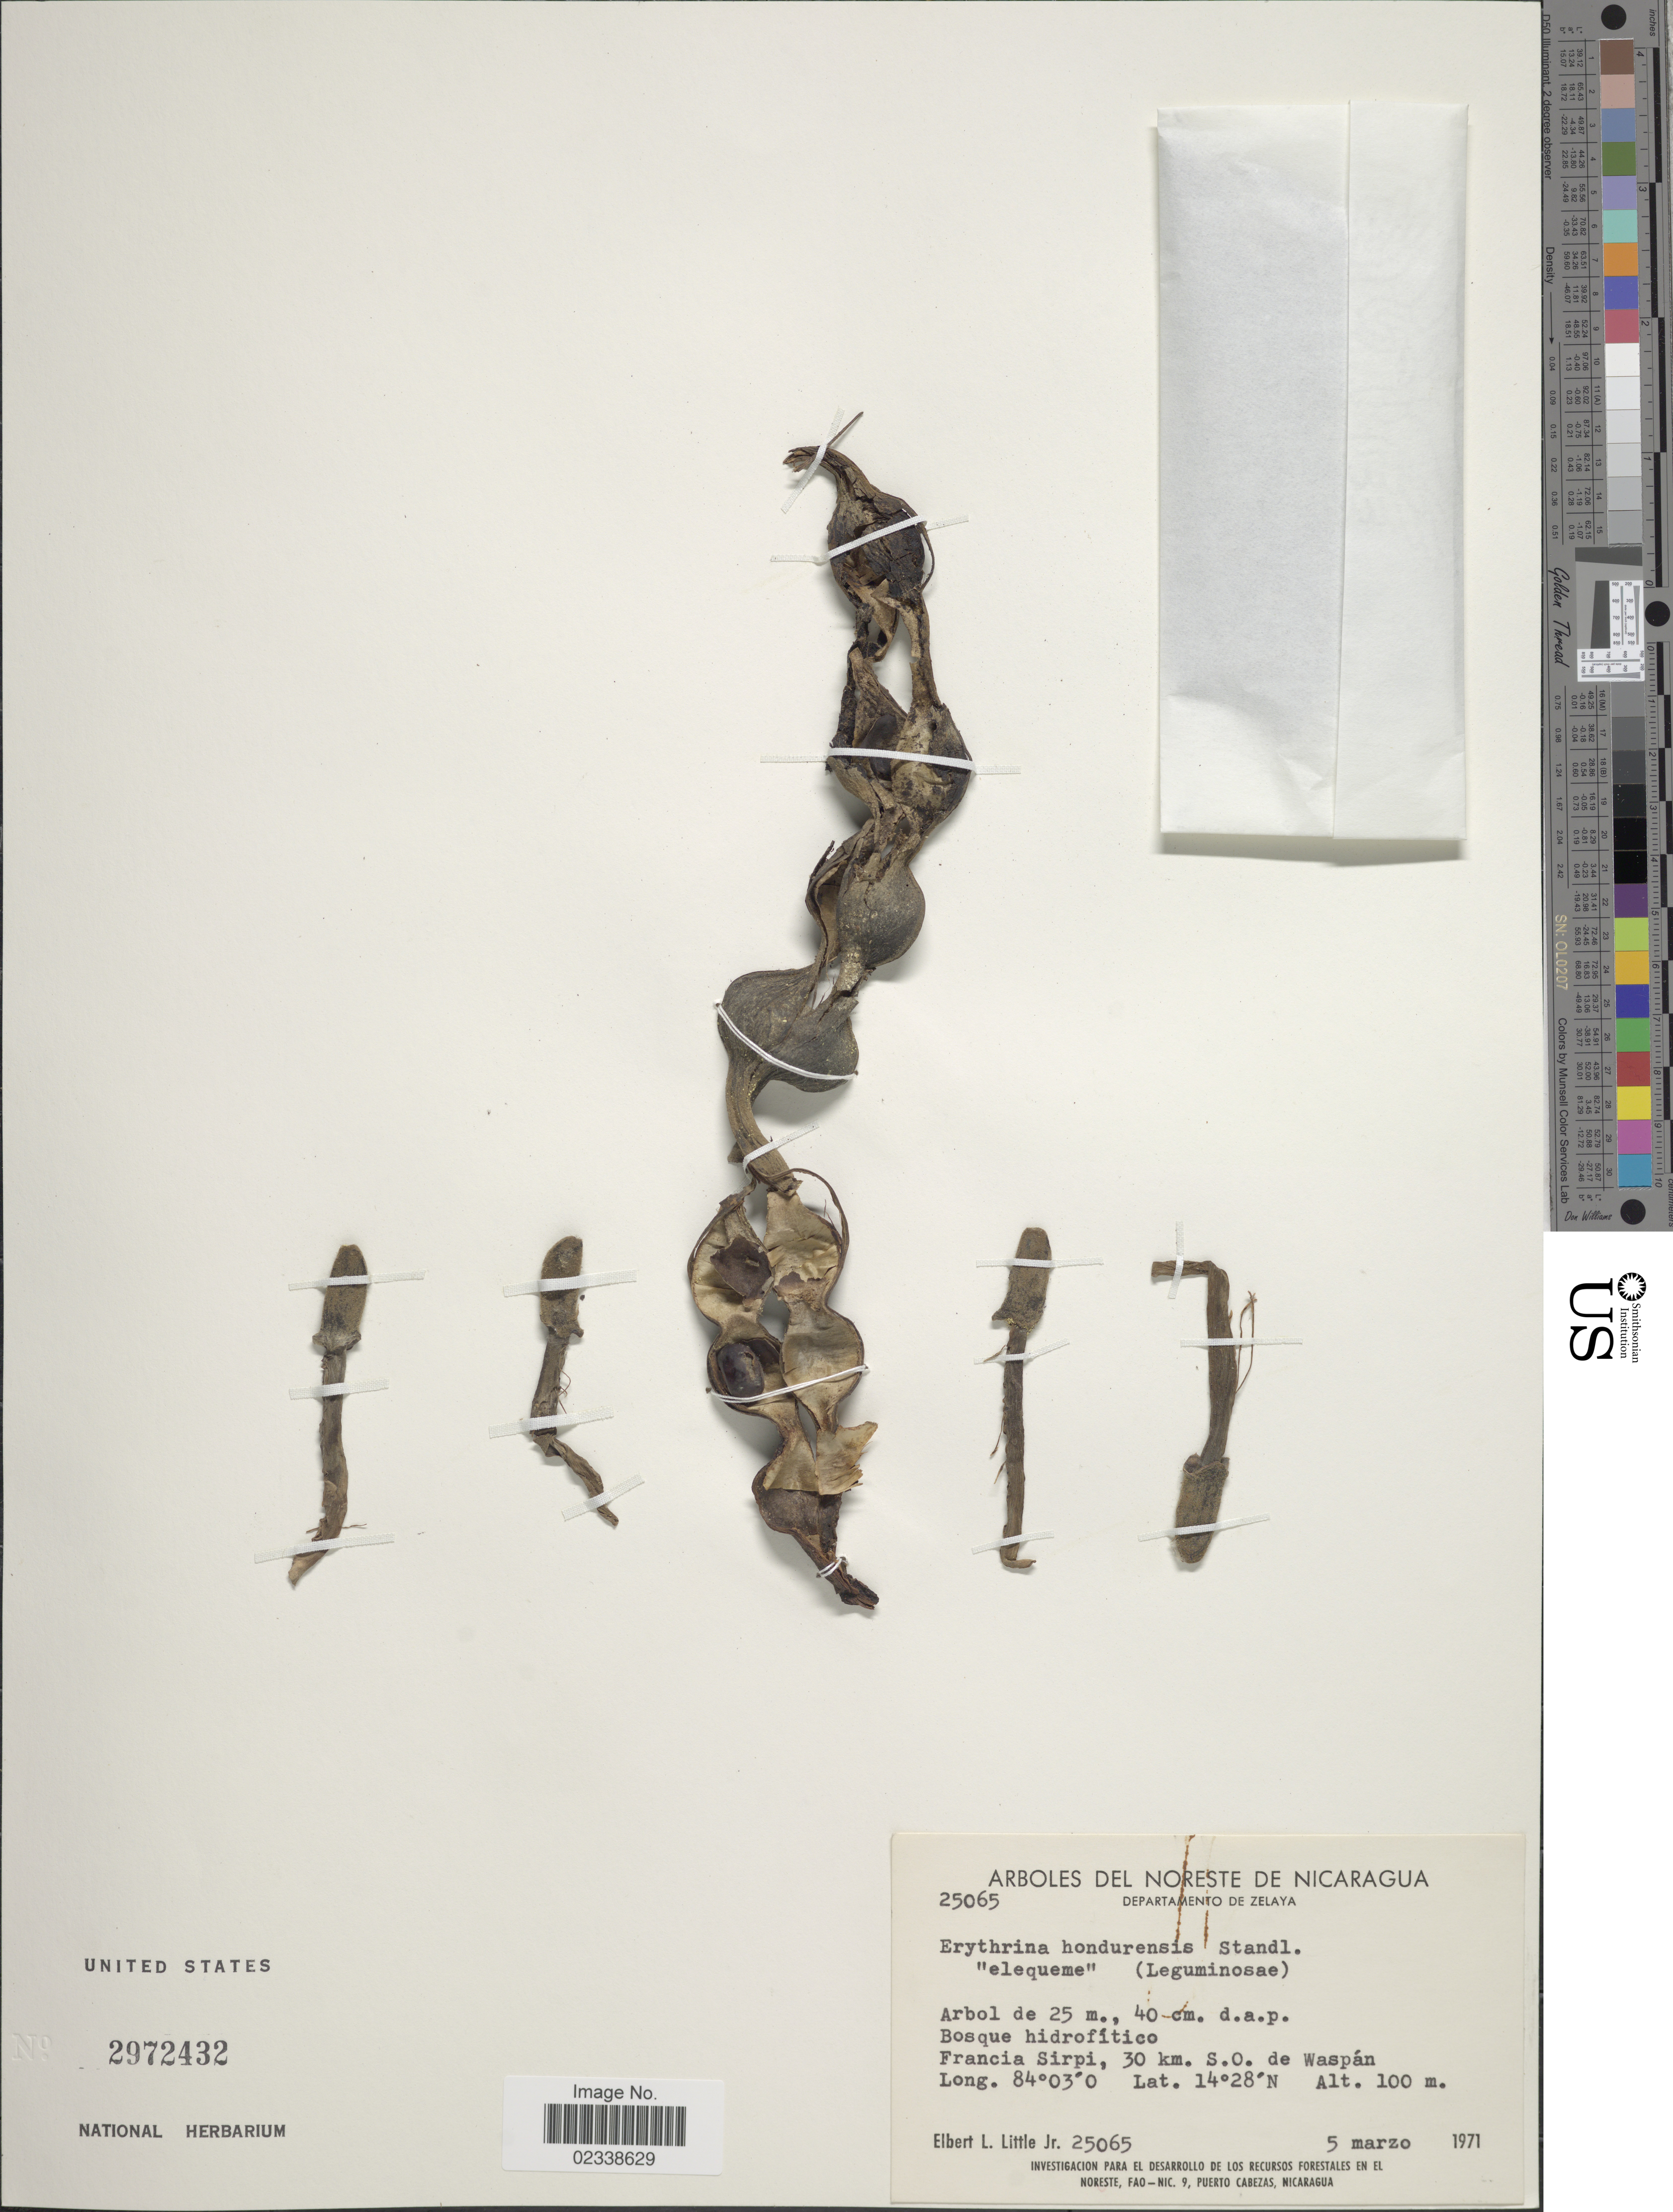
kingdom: Plantae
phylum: Tracheophyta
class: Magnoliopsida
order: Fabales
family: Fabaceae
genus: Erythrina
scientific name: Erythrina hondurensis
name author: Standl.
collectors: E. L. Little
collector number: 25065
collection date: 1971-03-05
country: Nicaragua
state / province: Atlantico Norte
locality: Arboles del Noreste de Nicaragua, Departamento de Zelaya, Francia Sirpi, 30 km. S.O. de Waspan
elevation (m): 100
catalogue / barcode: US 2972432